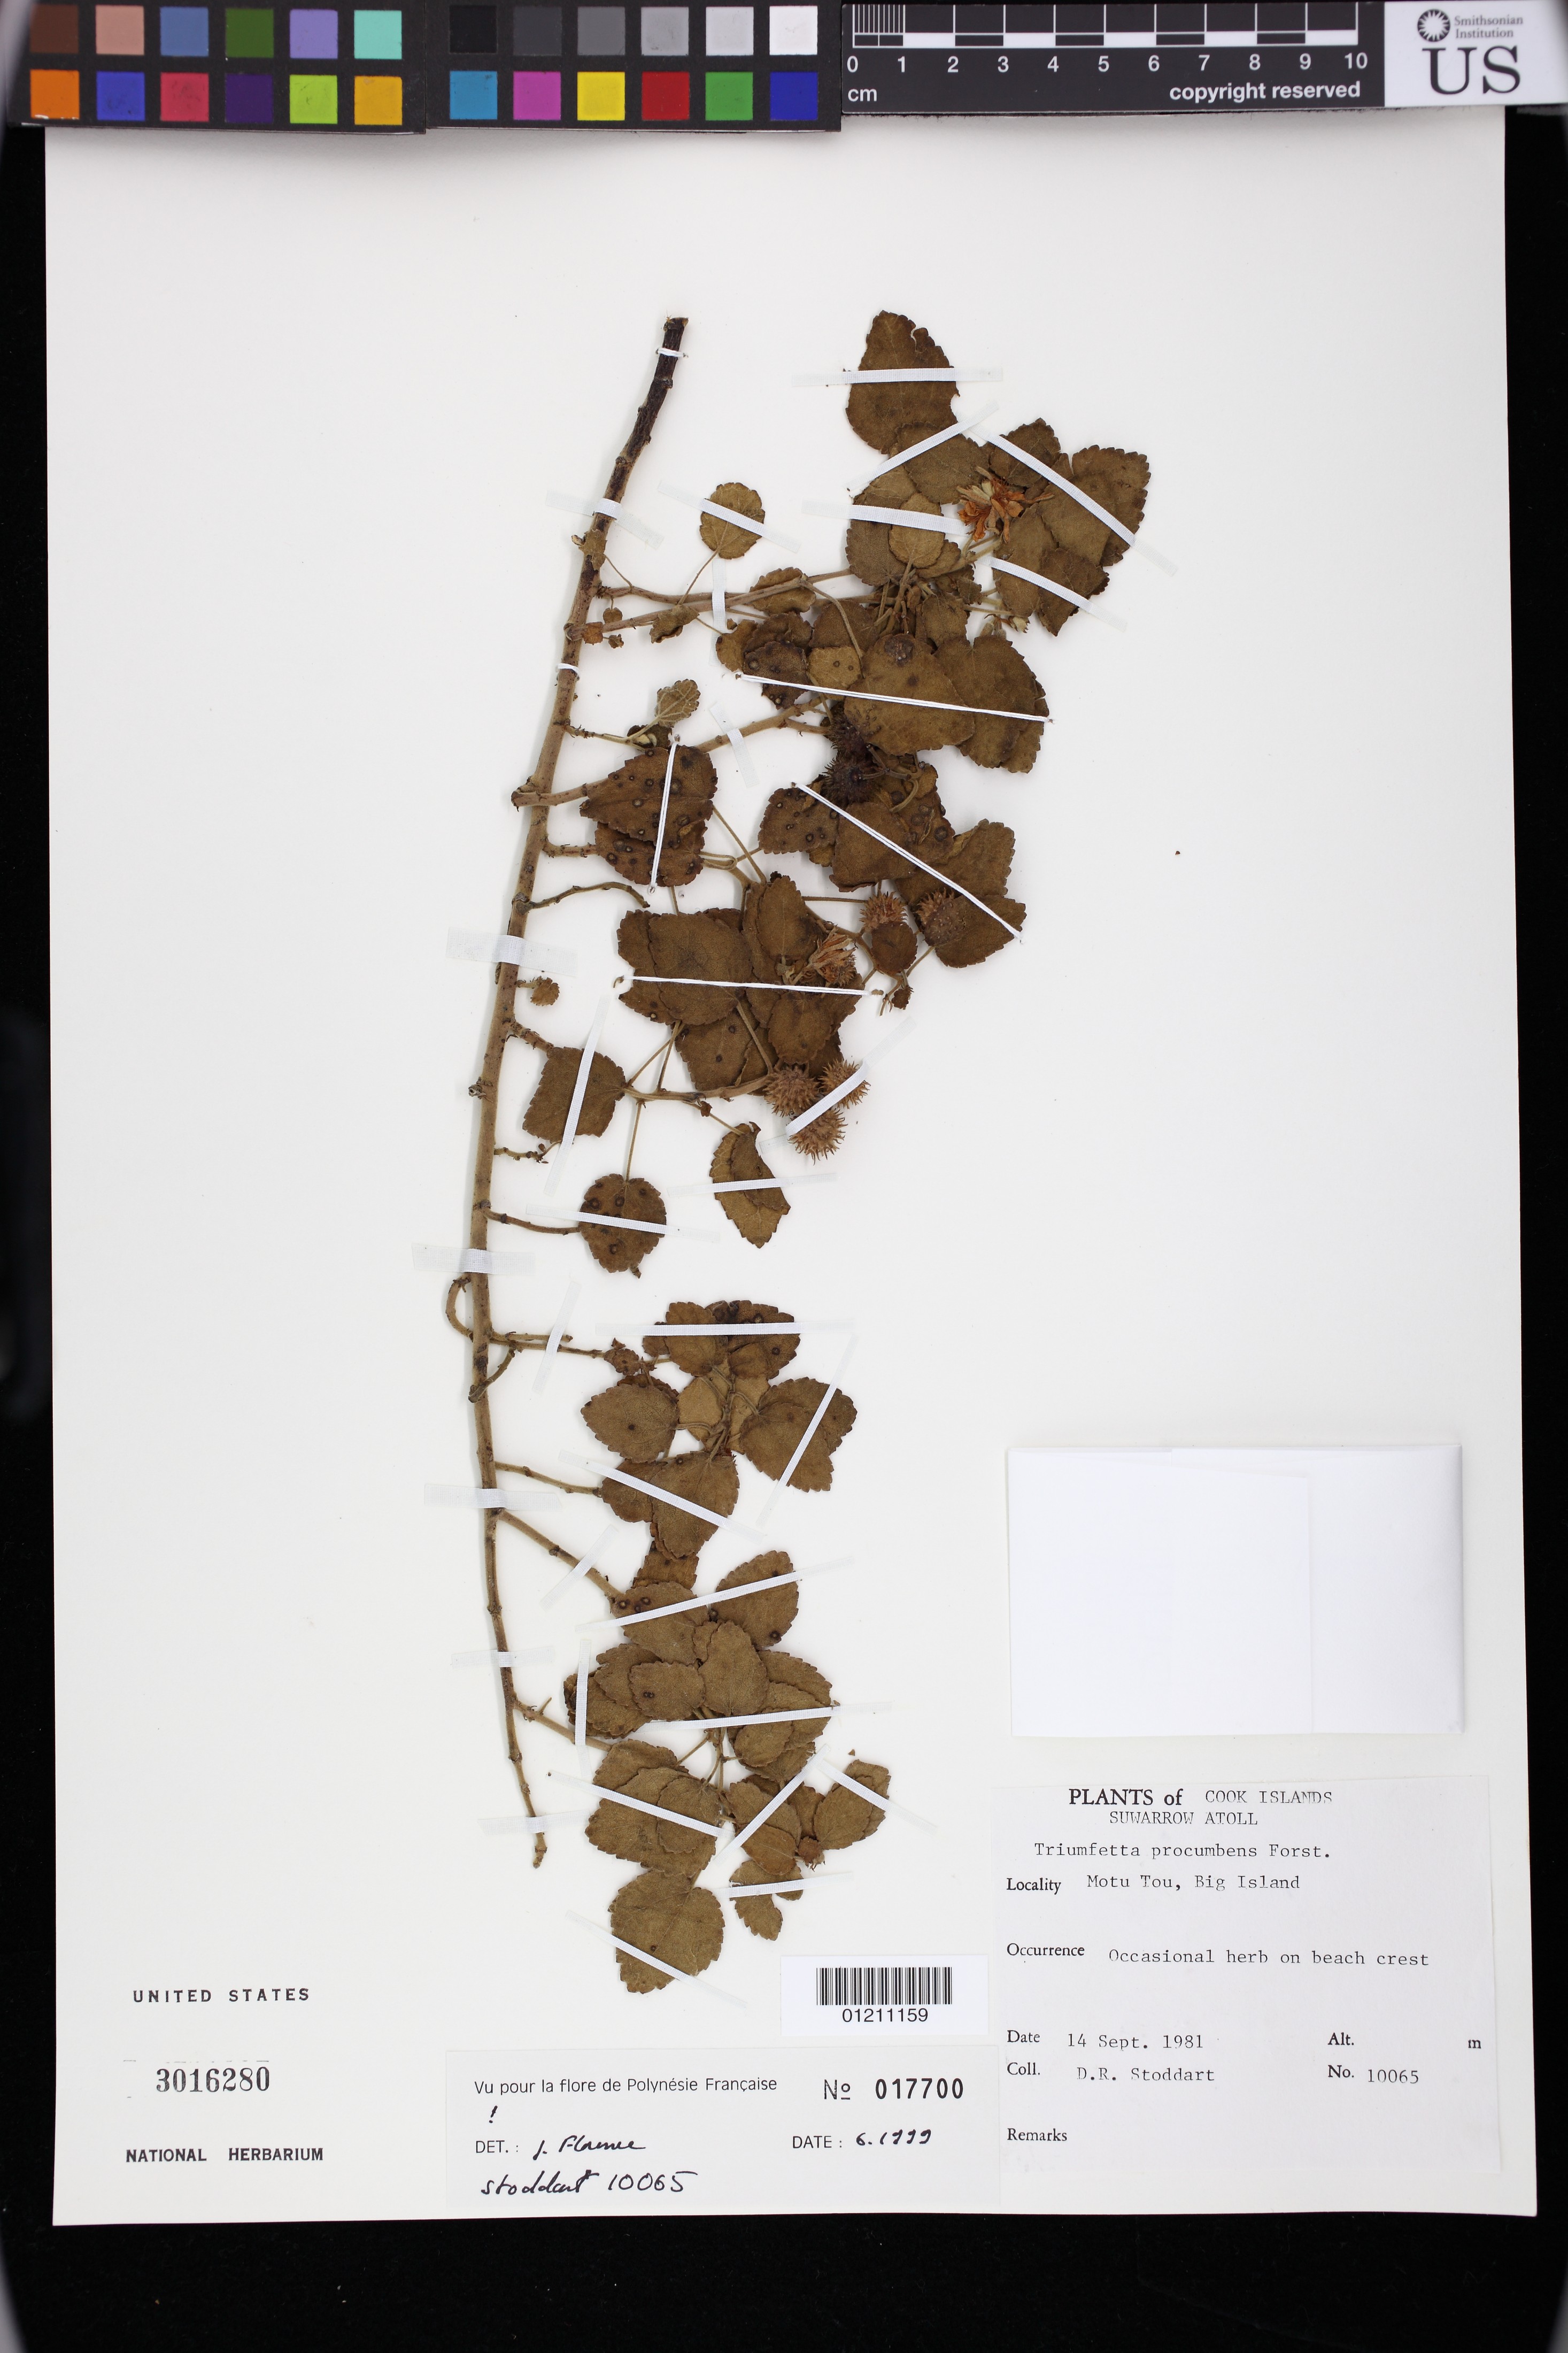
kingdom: Plantae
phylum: Tracheophyta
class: Magnoliopsida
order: Malvales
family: Malvaceae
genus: Triumfetta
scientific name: Triumfetta procumbens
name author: G. Forst.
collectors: D. R. Stoddart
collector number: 10065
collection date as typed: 14 Sep 1981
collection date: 1981-09-14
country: Cook Islands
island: Suwarrow Atoll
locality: Cook Islands: Suwarrow Atoll, Motu Tou, Big Islet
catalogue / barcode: US 3016280